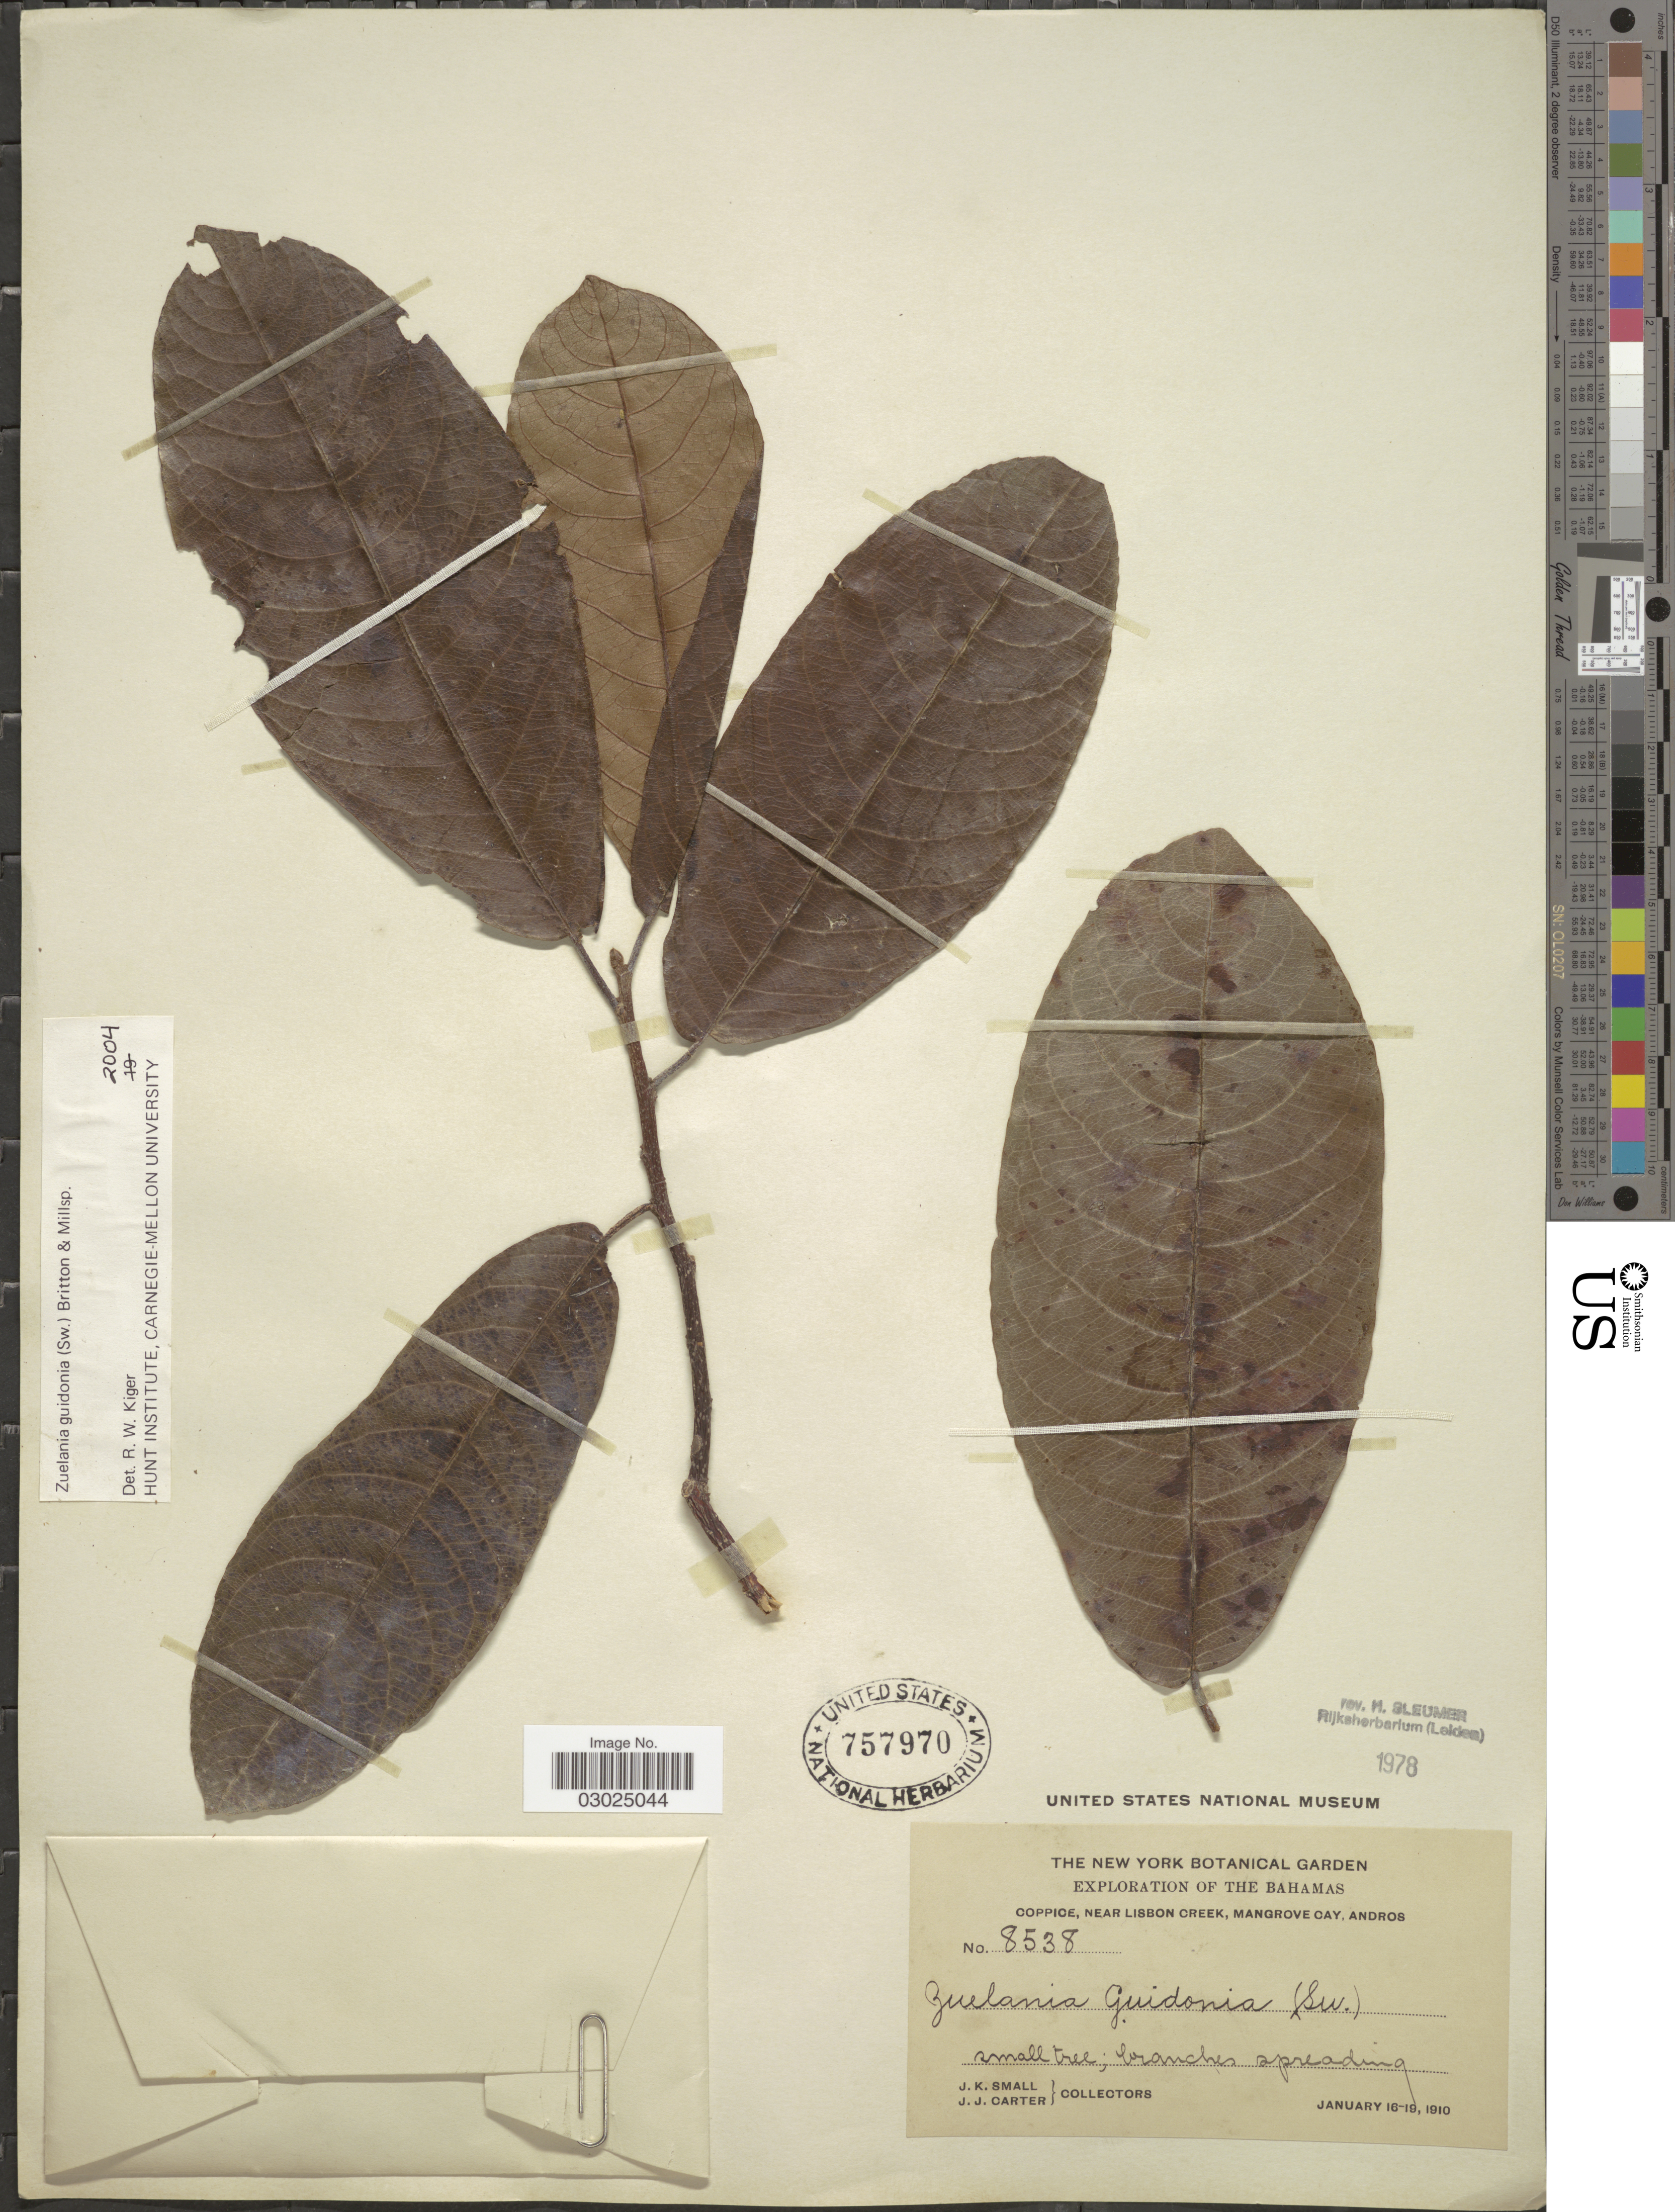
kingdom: Plantae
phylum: Tracheophyta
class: Magnoliopsida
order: Malpighiales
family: Salicaceae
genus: Casearia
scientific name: Casearia laetioides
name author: (A. Rich.) Warb.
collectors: J. K. Small & J. Carter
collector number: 8538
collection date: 1910-01-16/1910-01-19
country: Bahamas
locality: Coppice, near Lisbon Creek, Mangrove Cay, Andros.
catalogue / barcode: US 757970